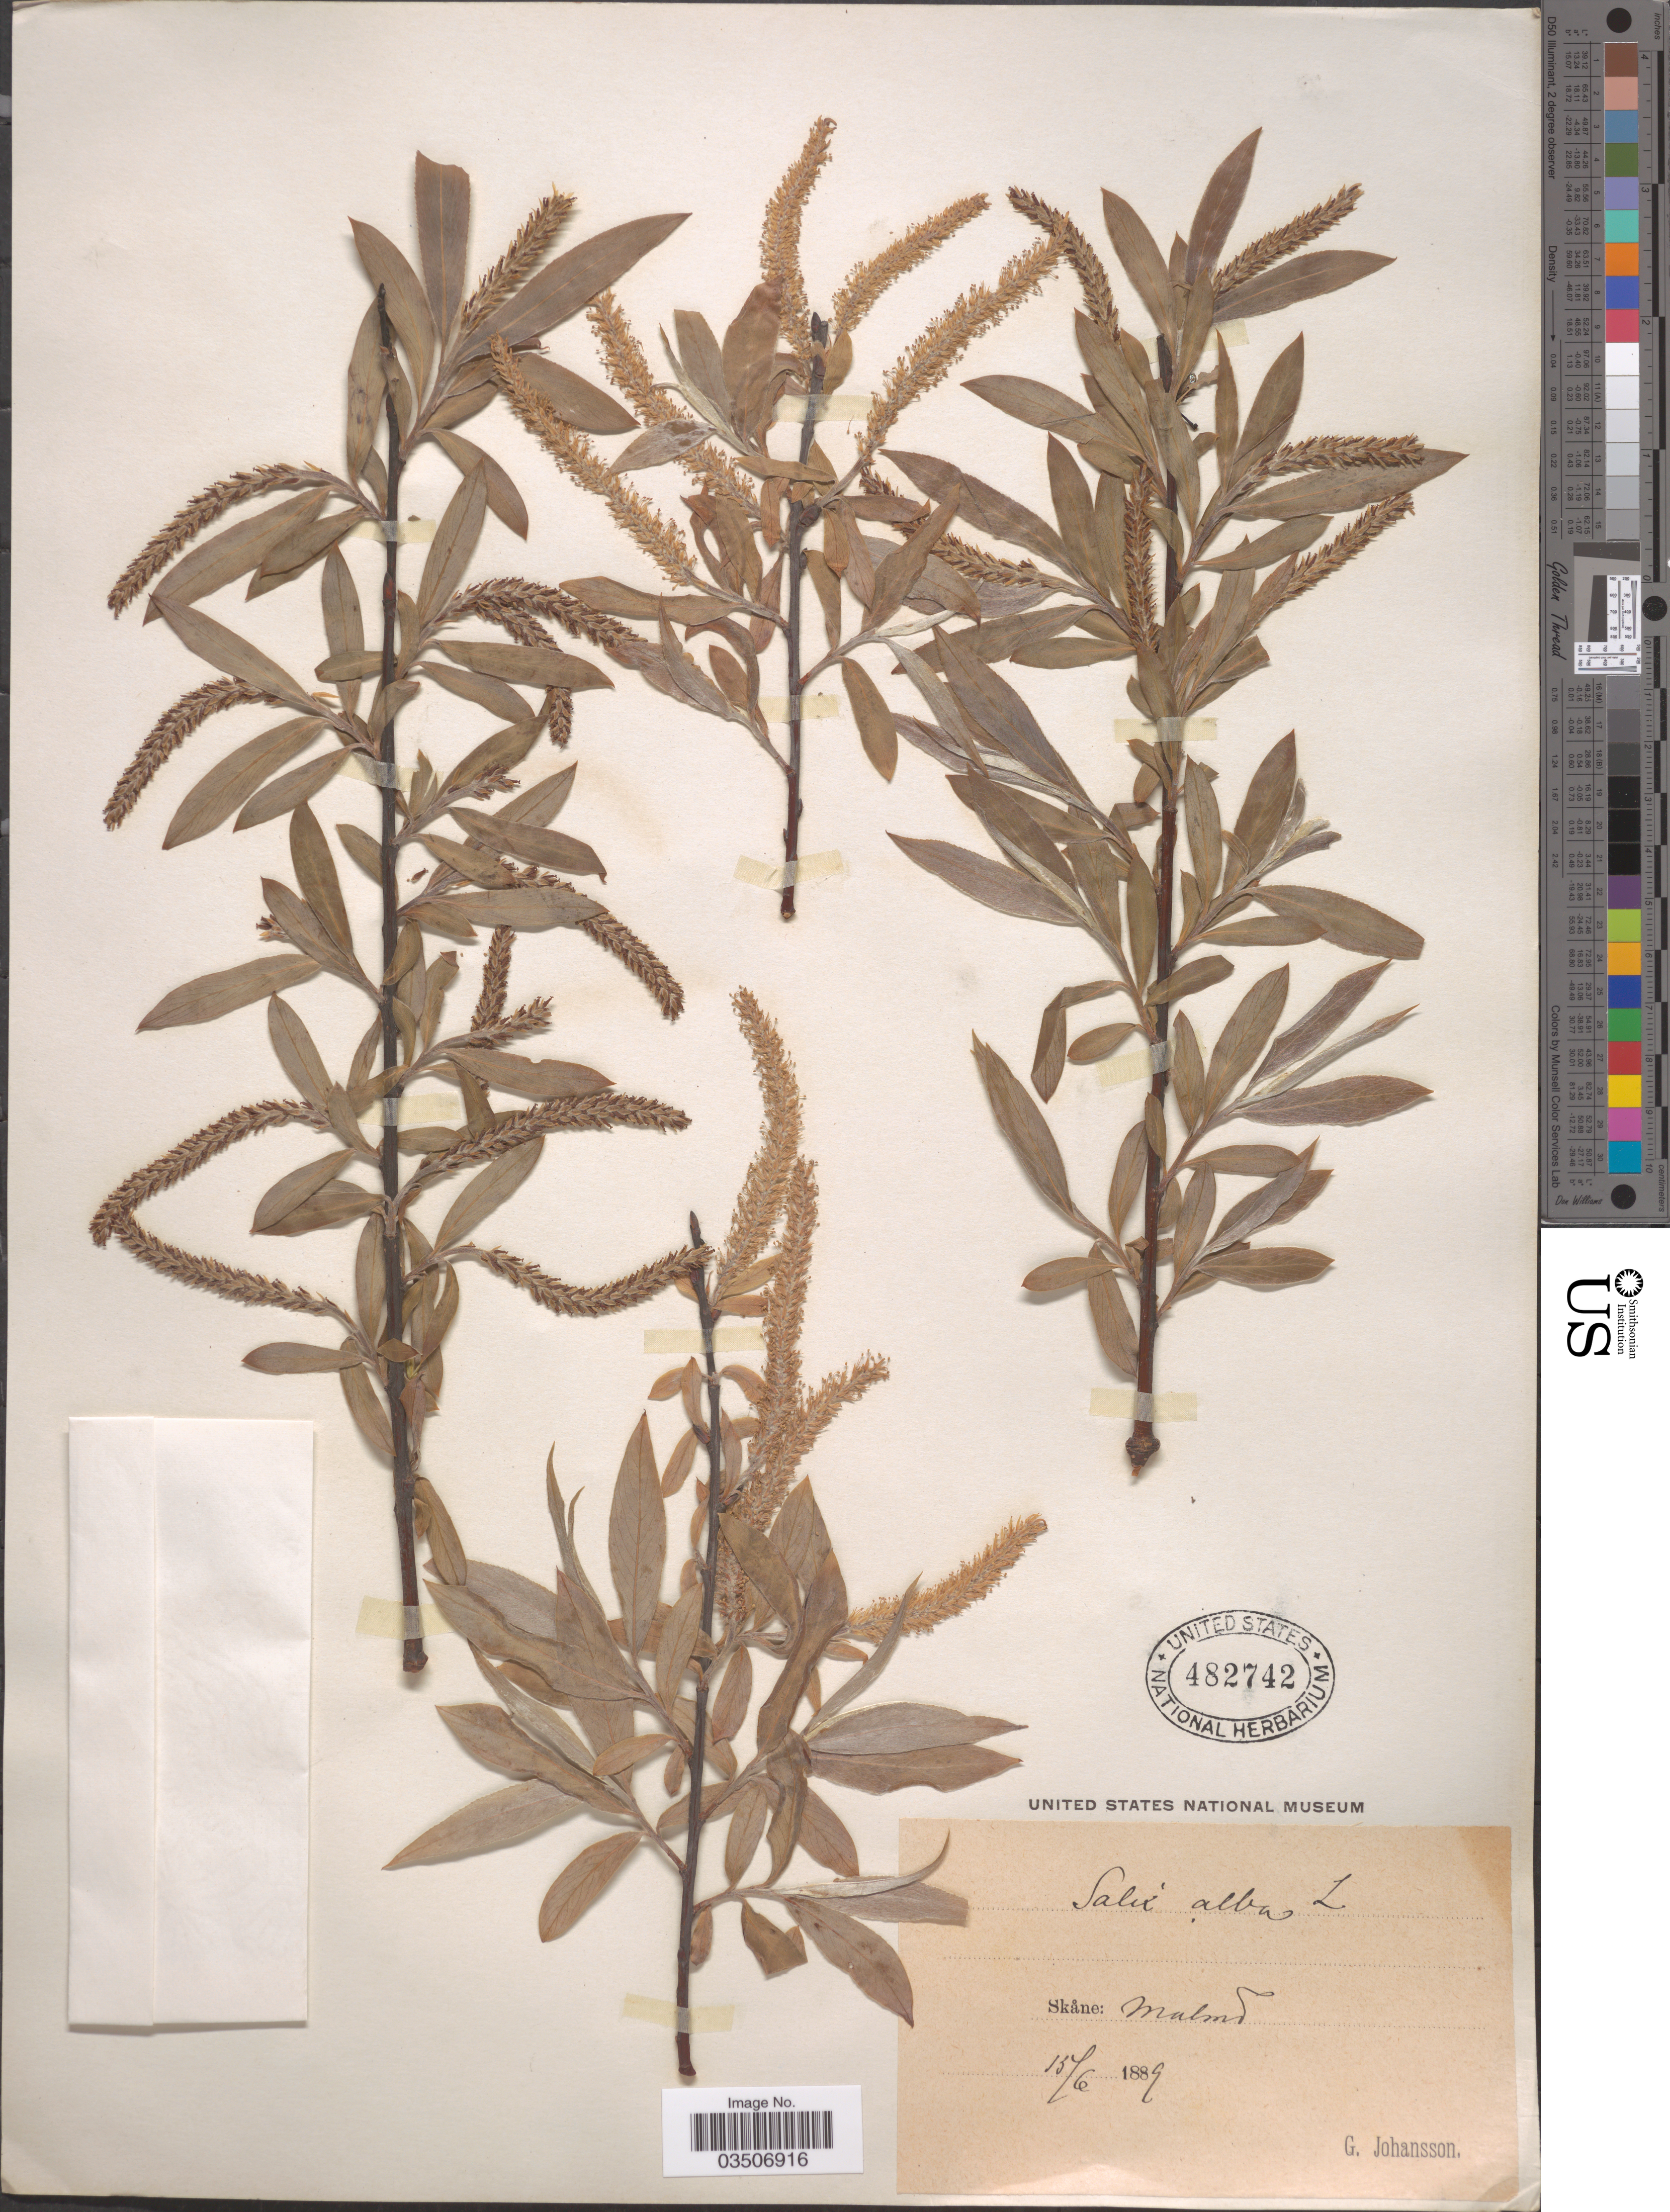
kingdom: Plantae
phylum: Tracheophyta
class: Magnoliopsida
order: Malpighiales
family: Salicaceae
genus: Salix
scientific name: Salix alba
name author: L.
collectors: G. Johansson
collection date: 1889-06-15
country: Sweden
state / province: Skåne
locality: Malmo.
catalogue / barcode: US 482742